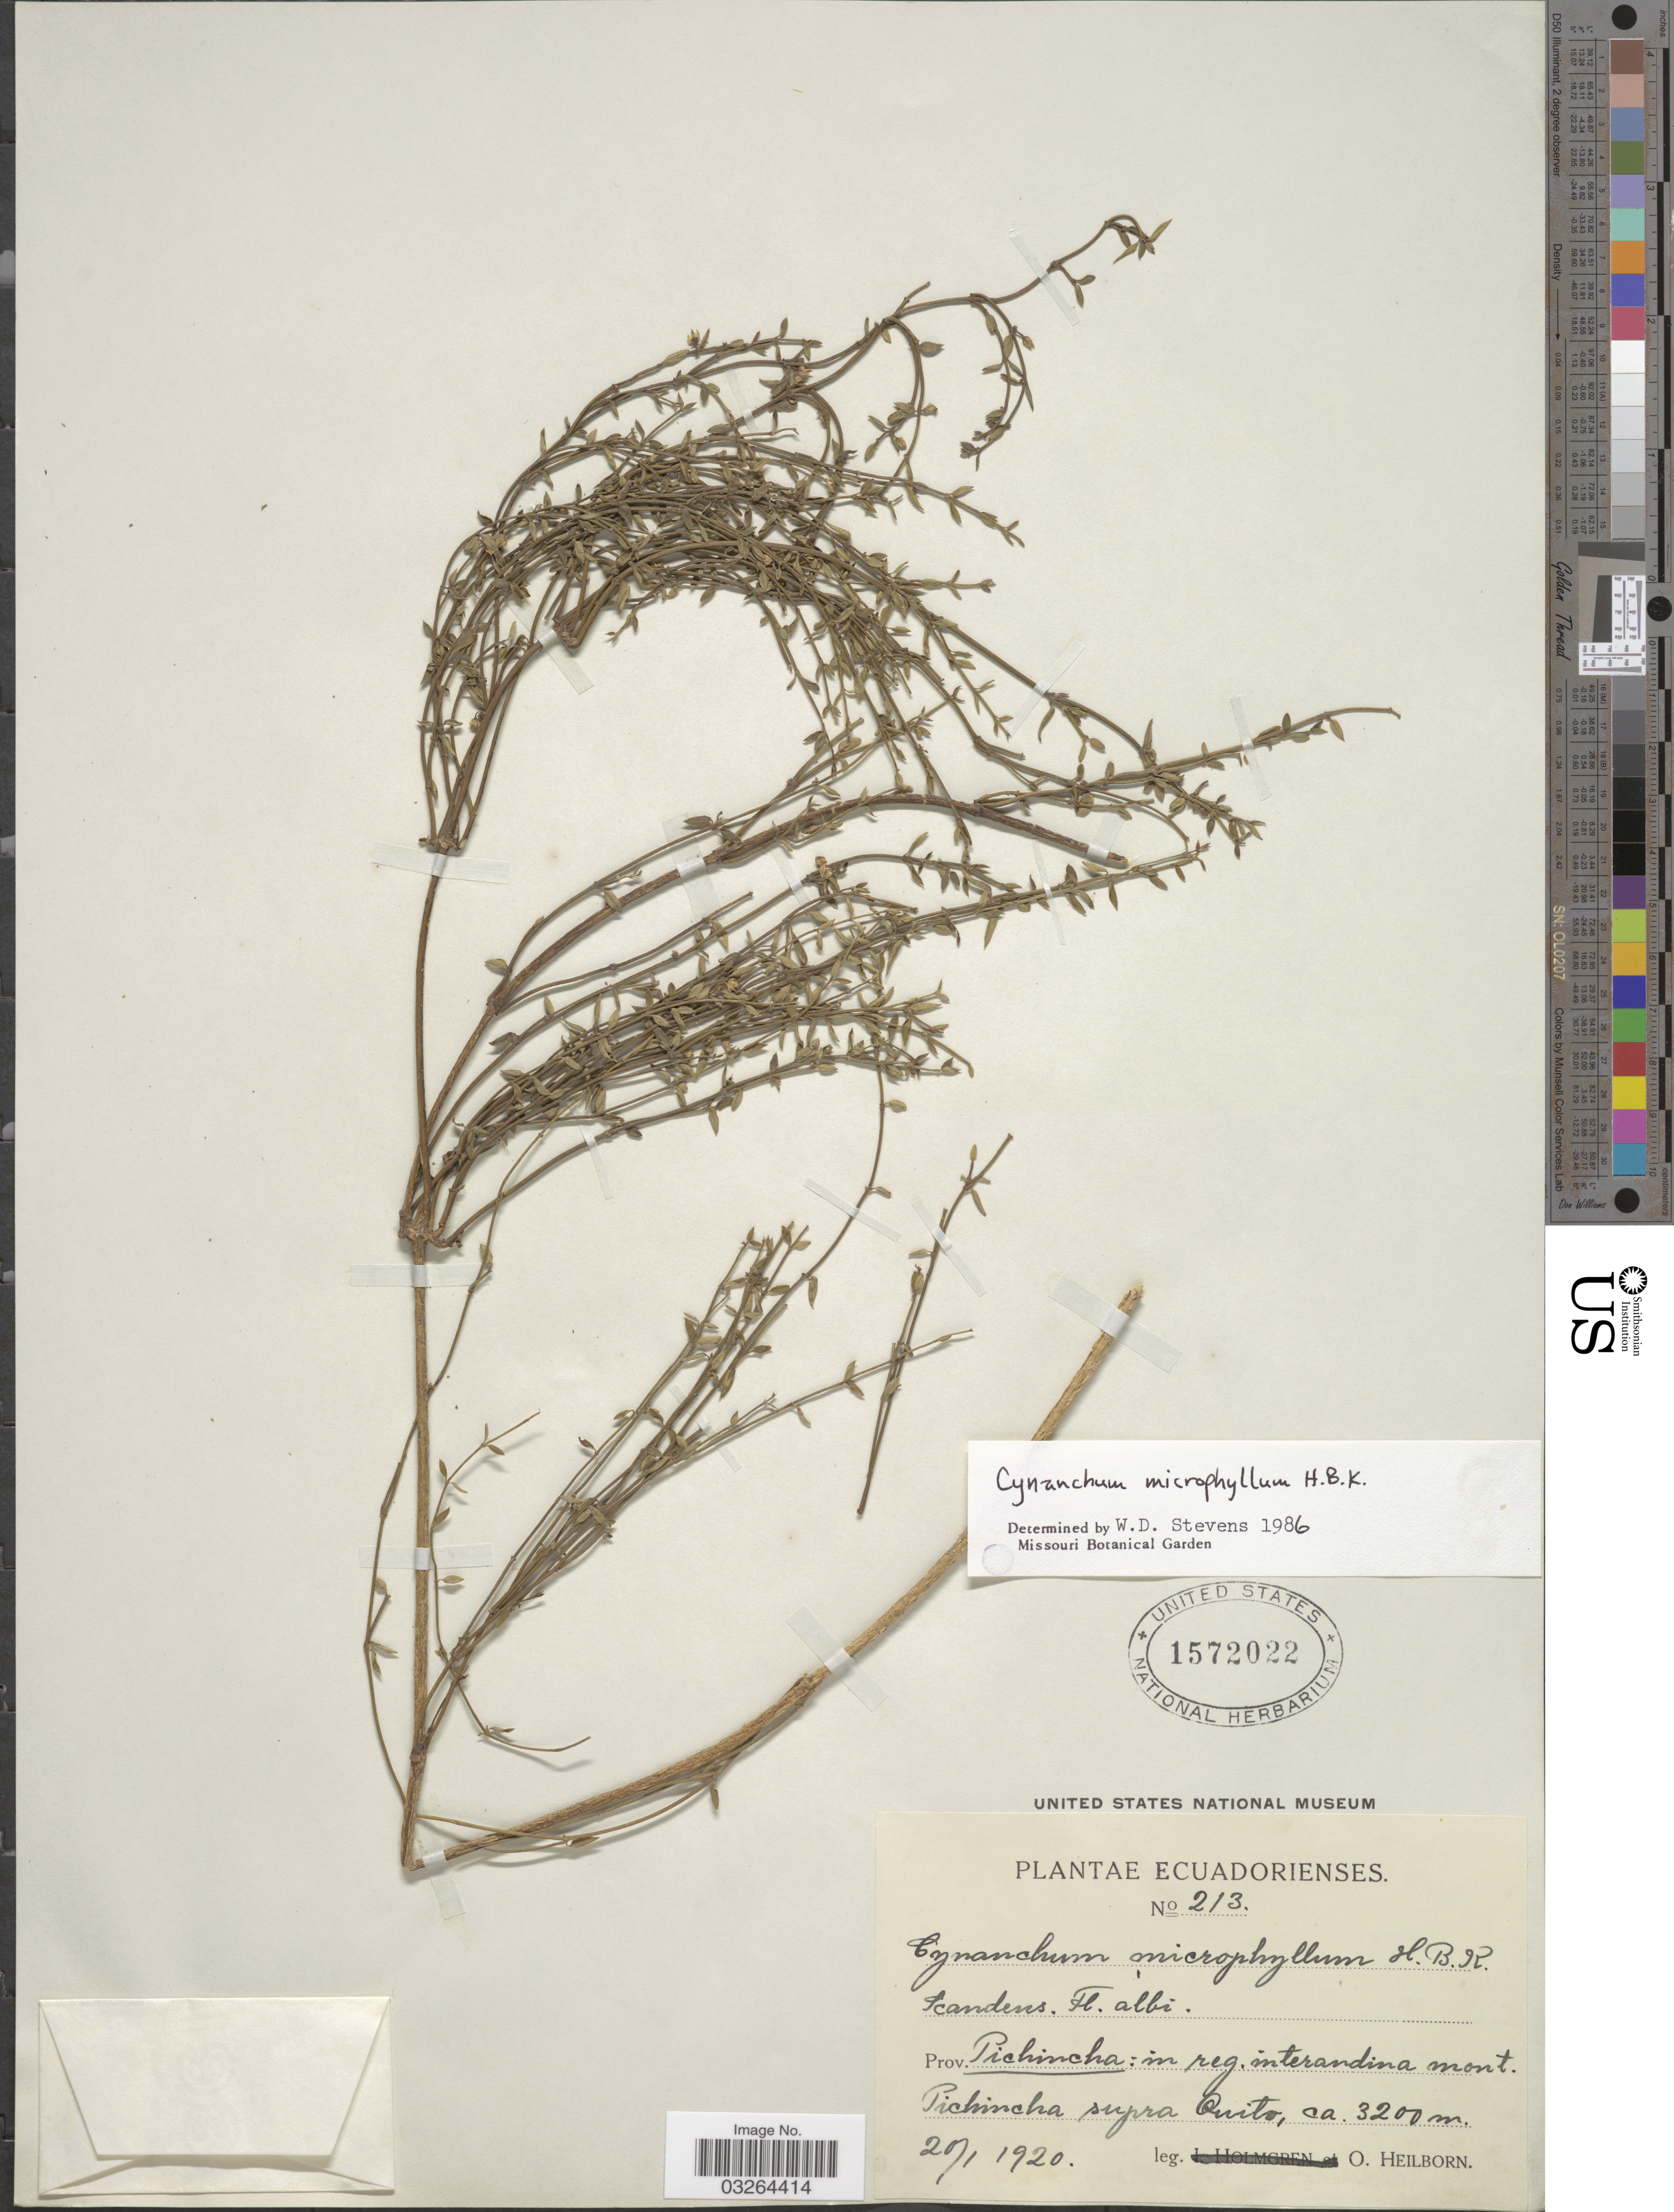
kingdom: Plantae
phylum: Tracheophyta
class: Magnoliopsida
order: Gentianales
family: Apocynaceae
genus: Cynanchum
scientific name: Cynanchum microphyllum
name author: Kunth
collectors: O. Heilborn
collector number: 213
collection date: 1920-01-20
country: Ecuador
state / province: Pichincha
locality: In reg. interandina mont. Pichincha supra Quito.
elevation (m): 3200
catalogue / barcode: US 1572022